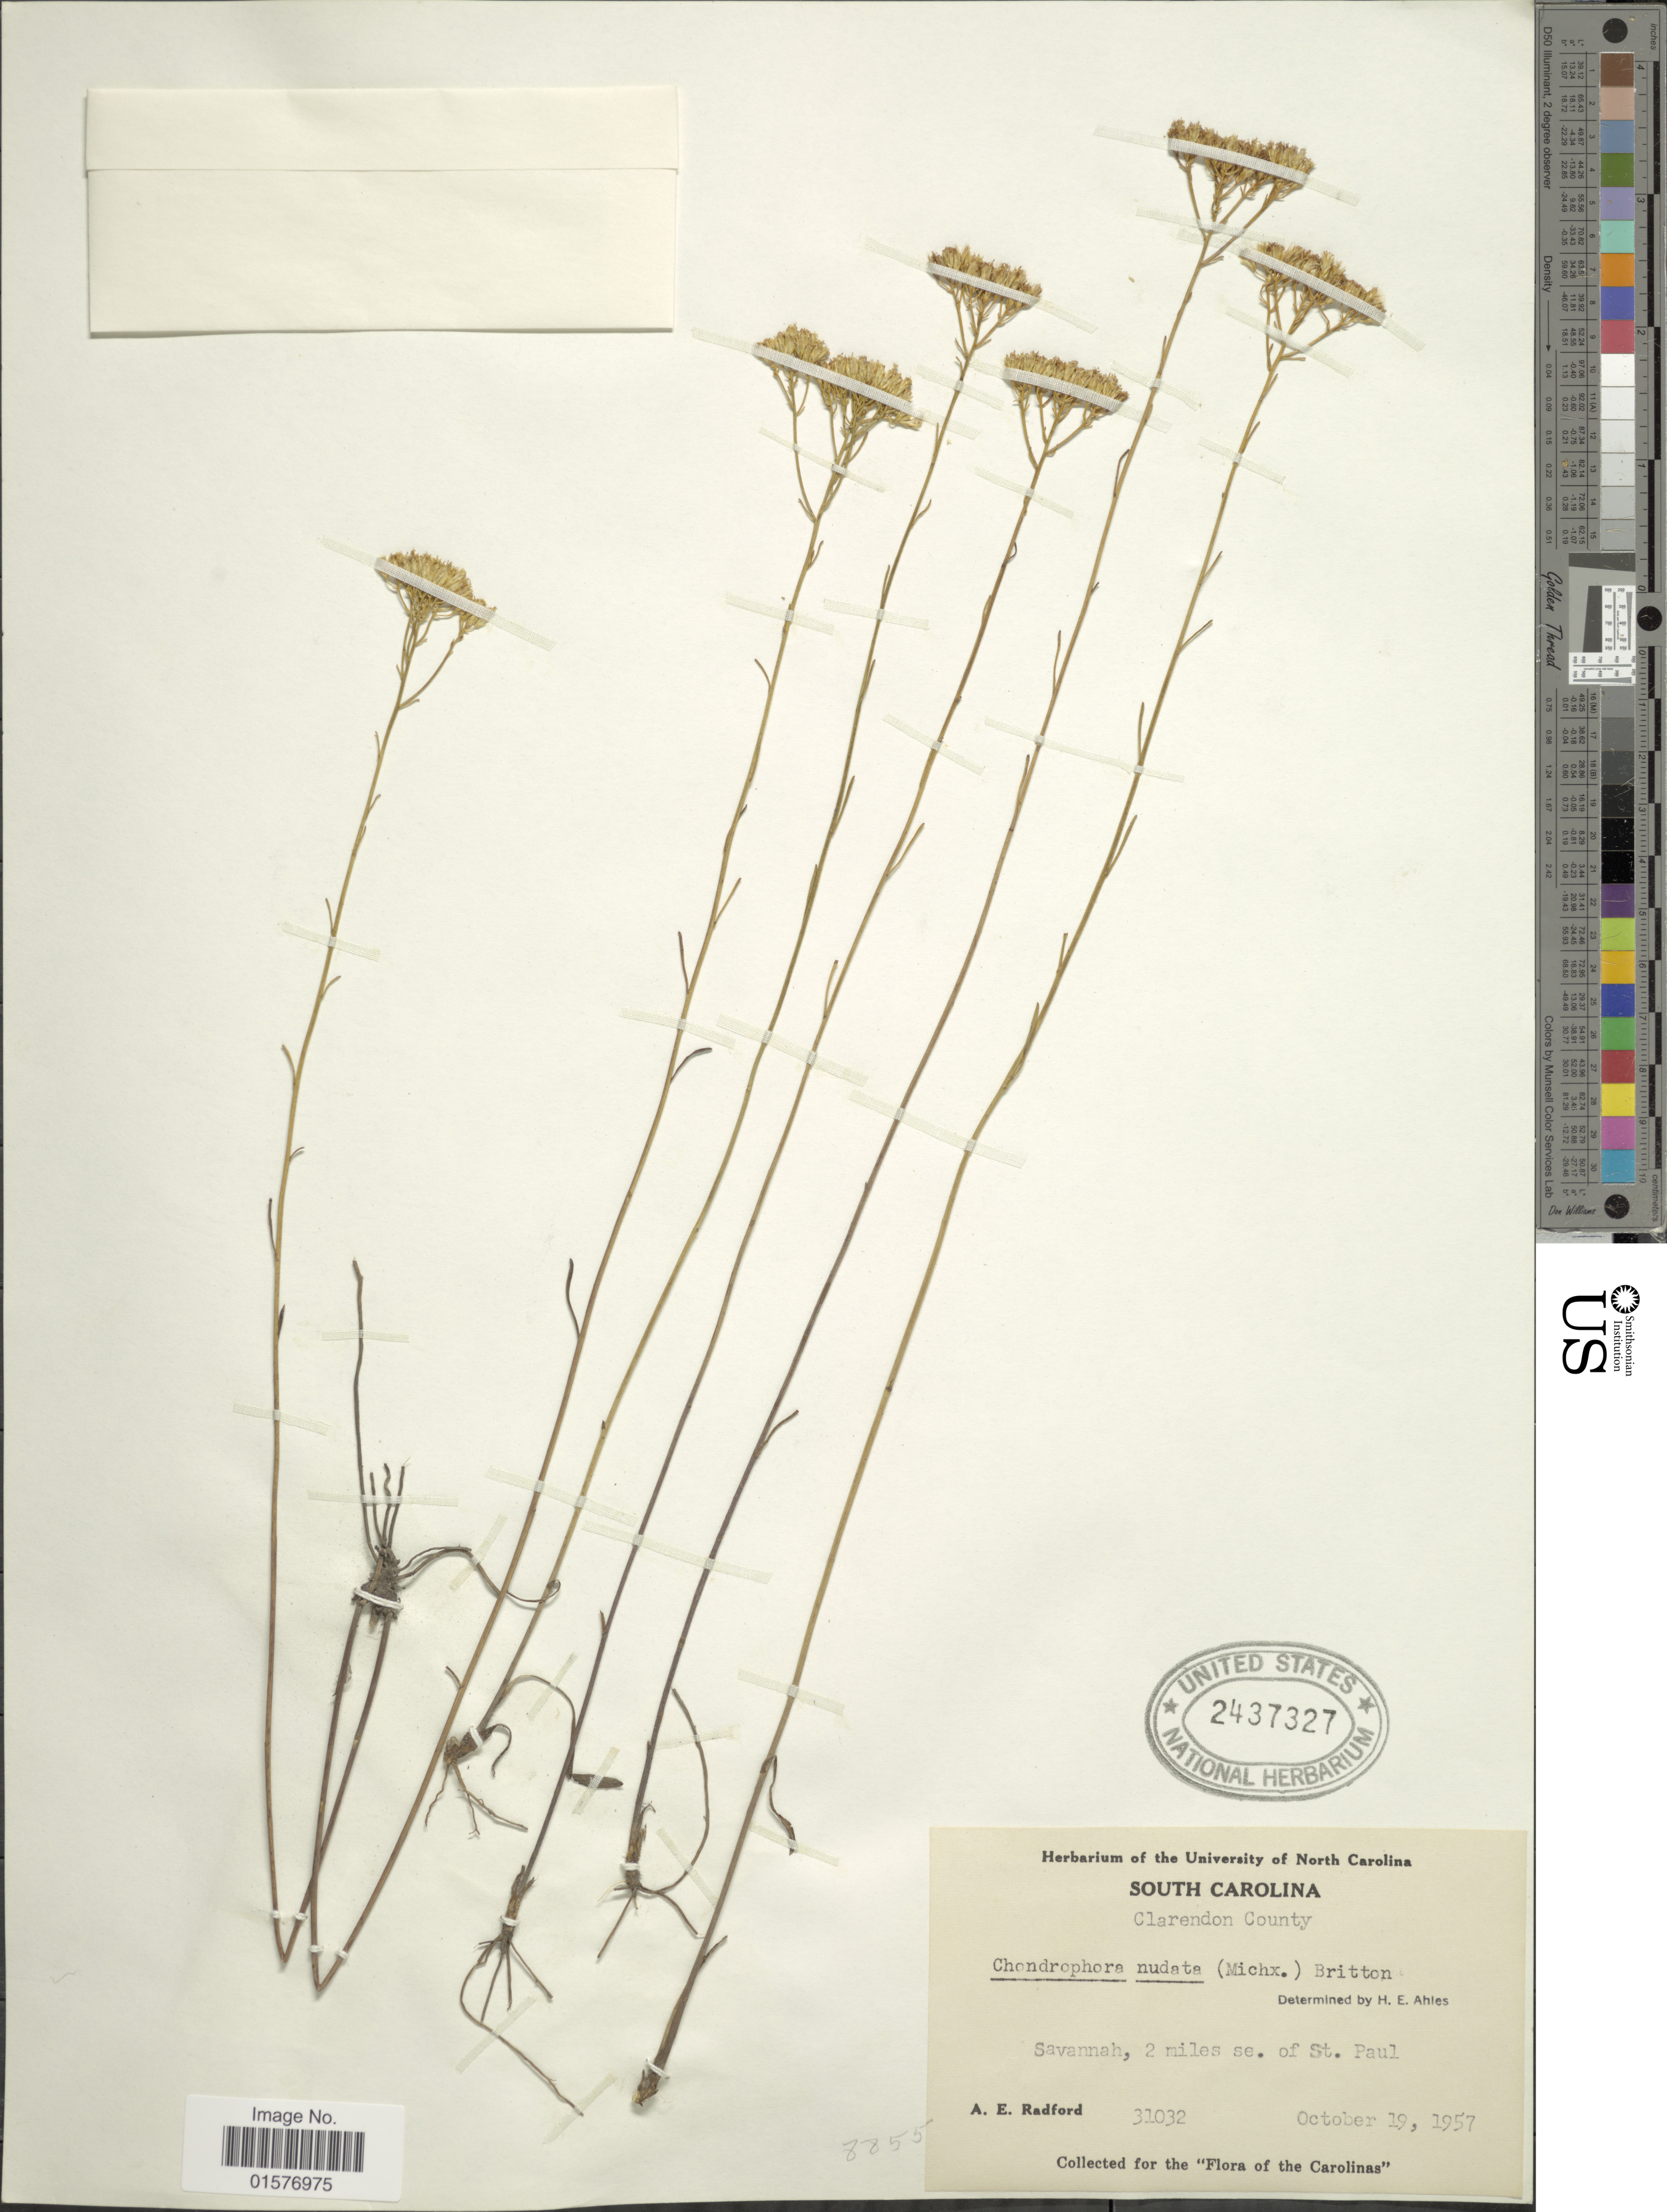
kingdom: Plantae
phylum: Tracheophyta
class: Magnoliopsida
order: Asterales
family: Asteraceae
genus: Bigelowia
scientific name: Bigelowia nudata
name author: (Michx.) DC.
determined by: Urbatsch, Lowell E., Curator (LSU), Louisiana State University (UNITED STATES)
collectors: A. E. Radford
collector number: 31032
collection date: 1957-10-19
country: United States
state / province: South Carolina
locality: Clarendon County, Savannah, 2 miles se. of St, Paul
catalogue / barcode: US 2437327